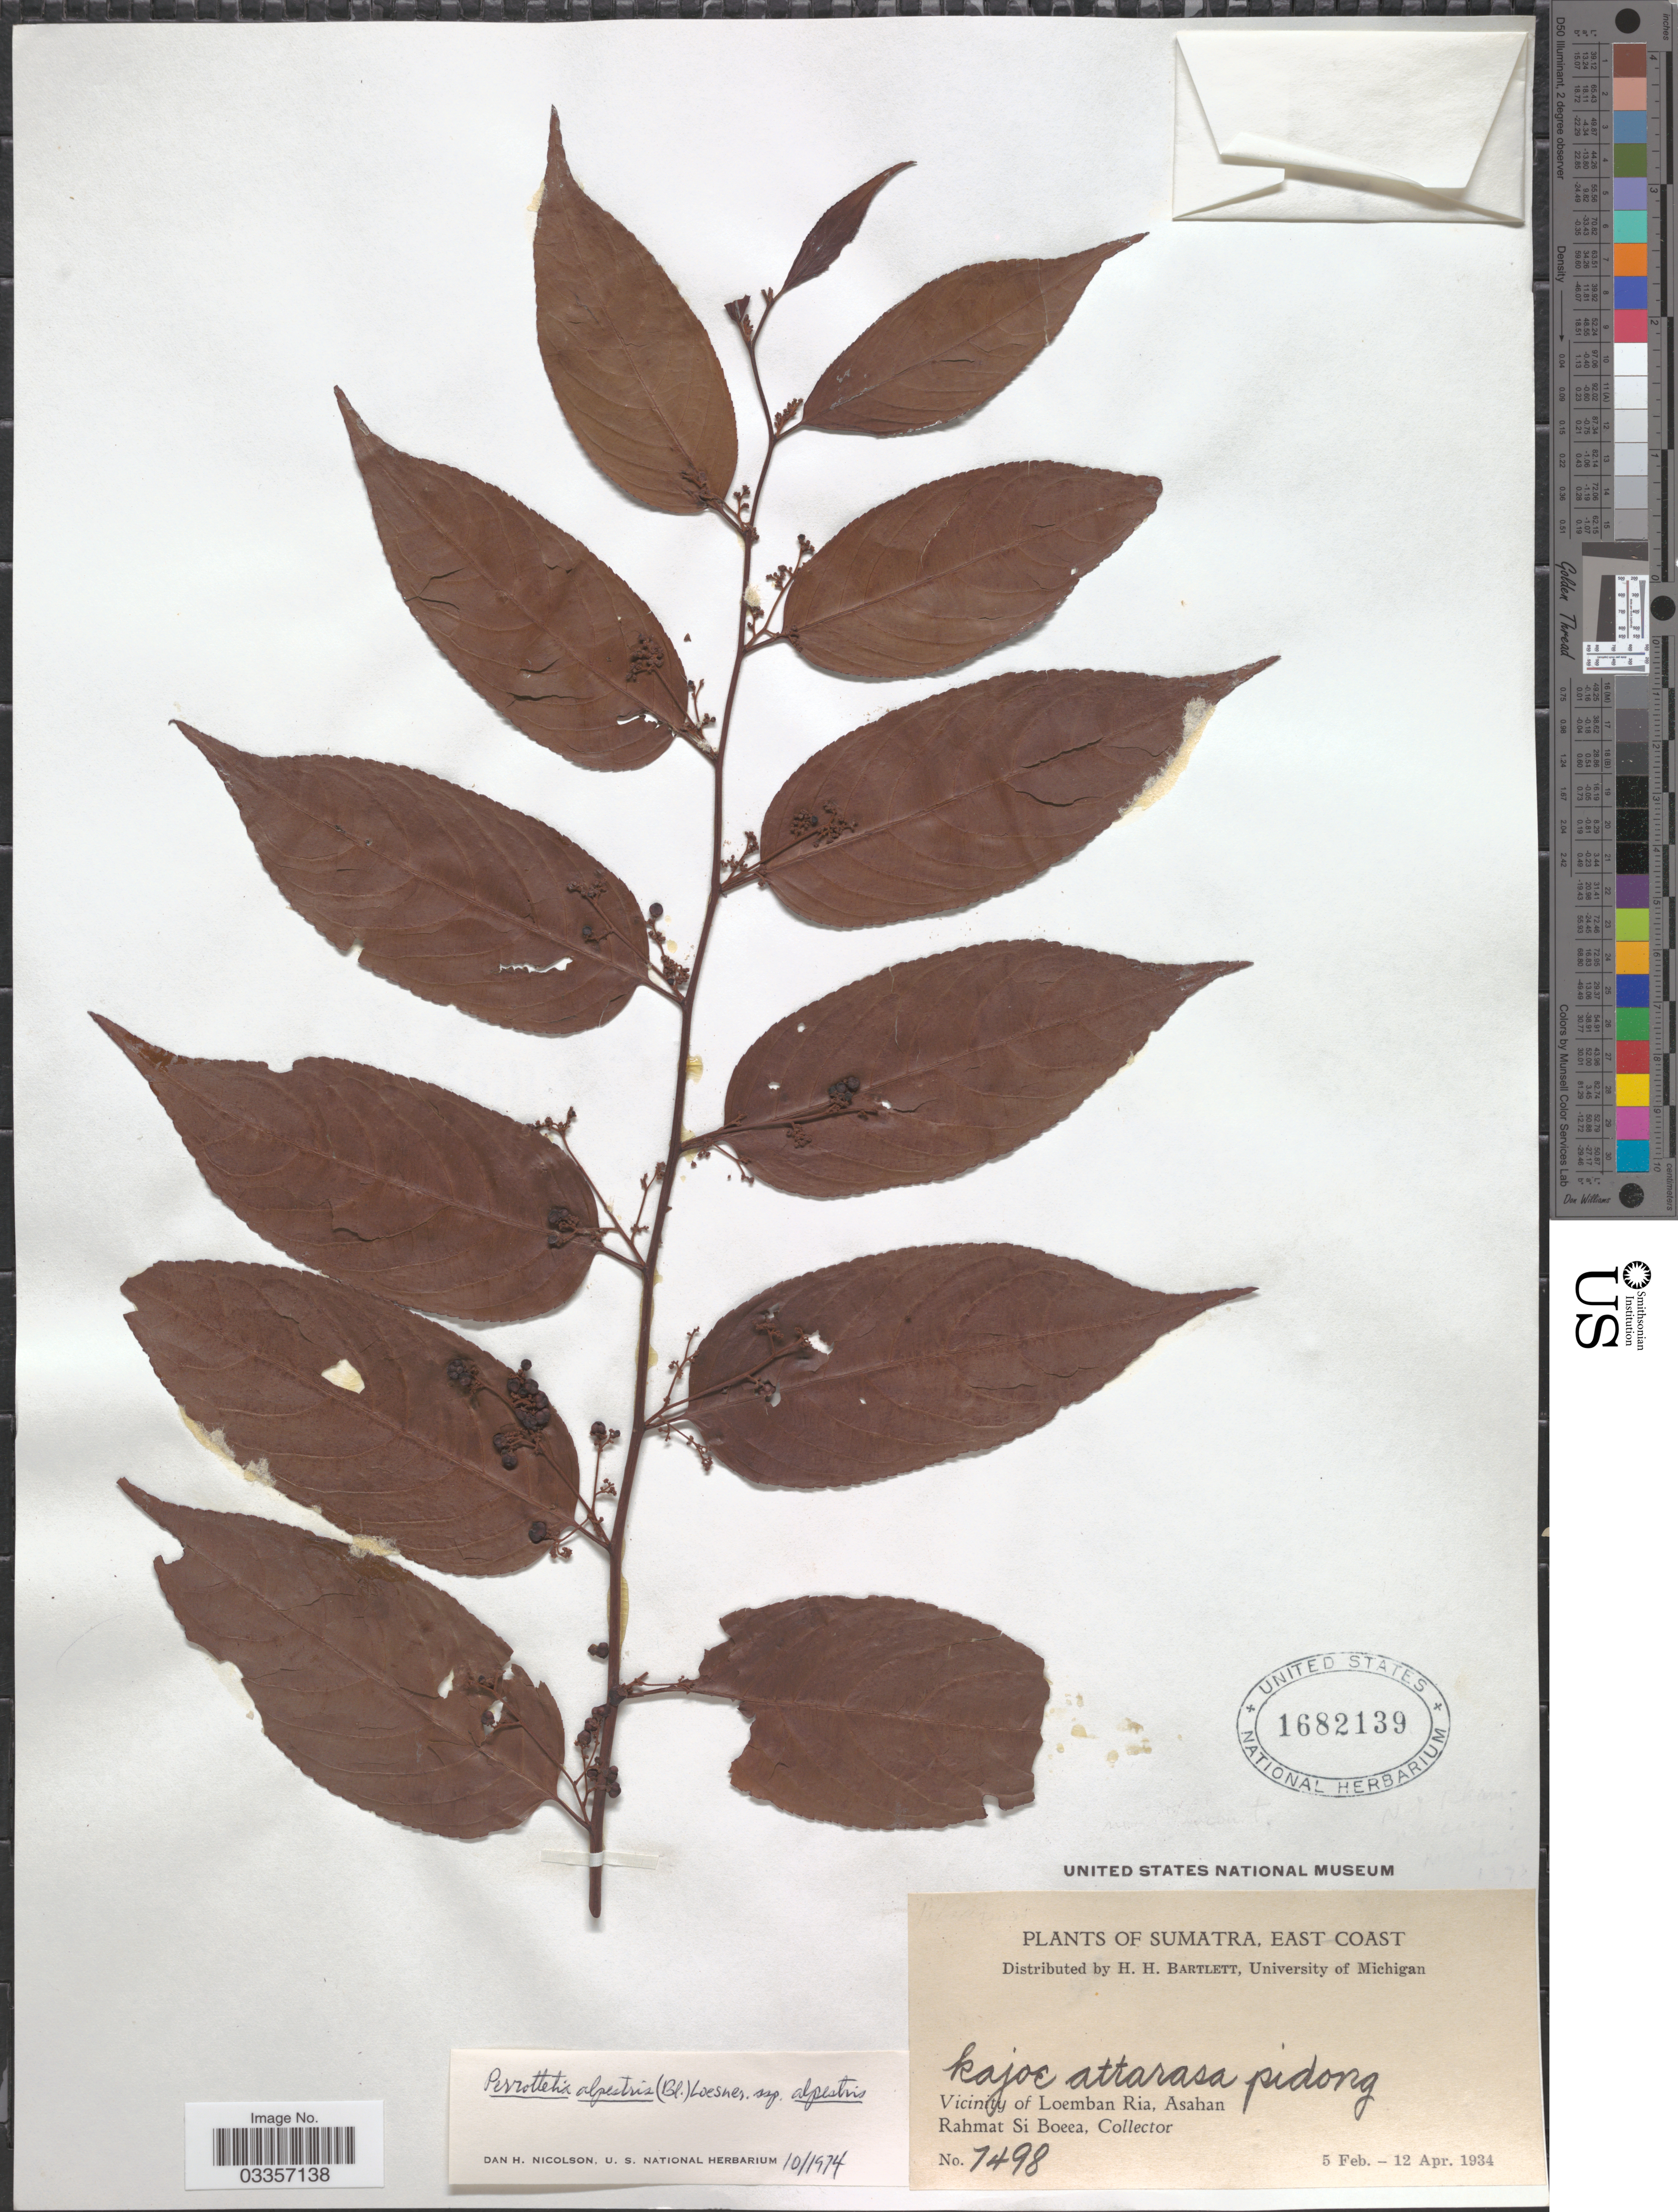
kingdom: Plantae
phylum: Tracheophyta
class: Magnoliopsida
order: Huerteales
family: Dipentodontaceae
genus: Perrottetia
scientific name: Perrottetia alpestris subsp. alpestris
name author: (Blume) Loes.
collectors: Rahmat Si Boeea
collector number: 7498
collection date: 1934-02-05/1934-04-12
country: Indonesia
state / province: Sumatra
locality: East Coast, Vicinity of Loemban Ria, Asahan.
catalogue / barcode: US 1682139